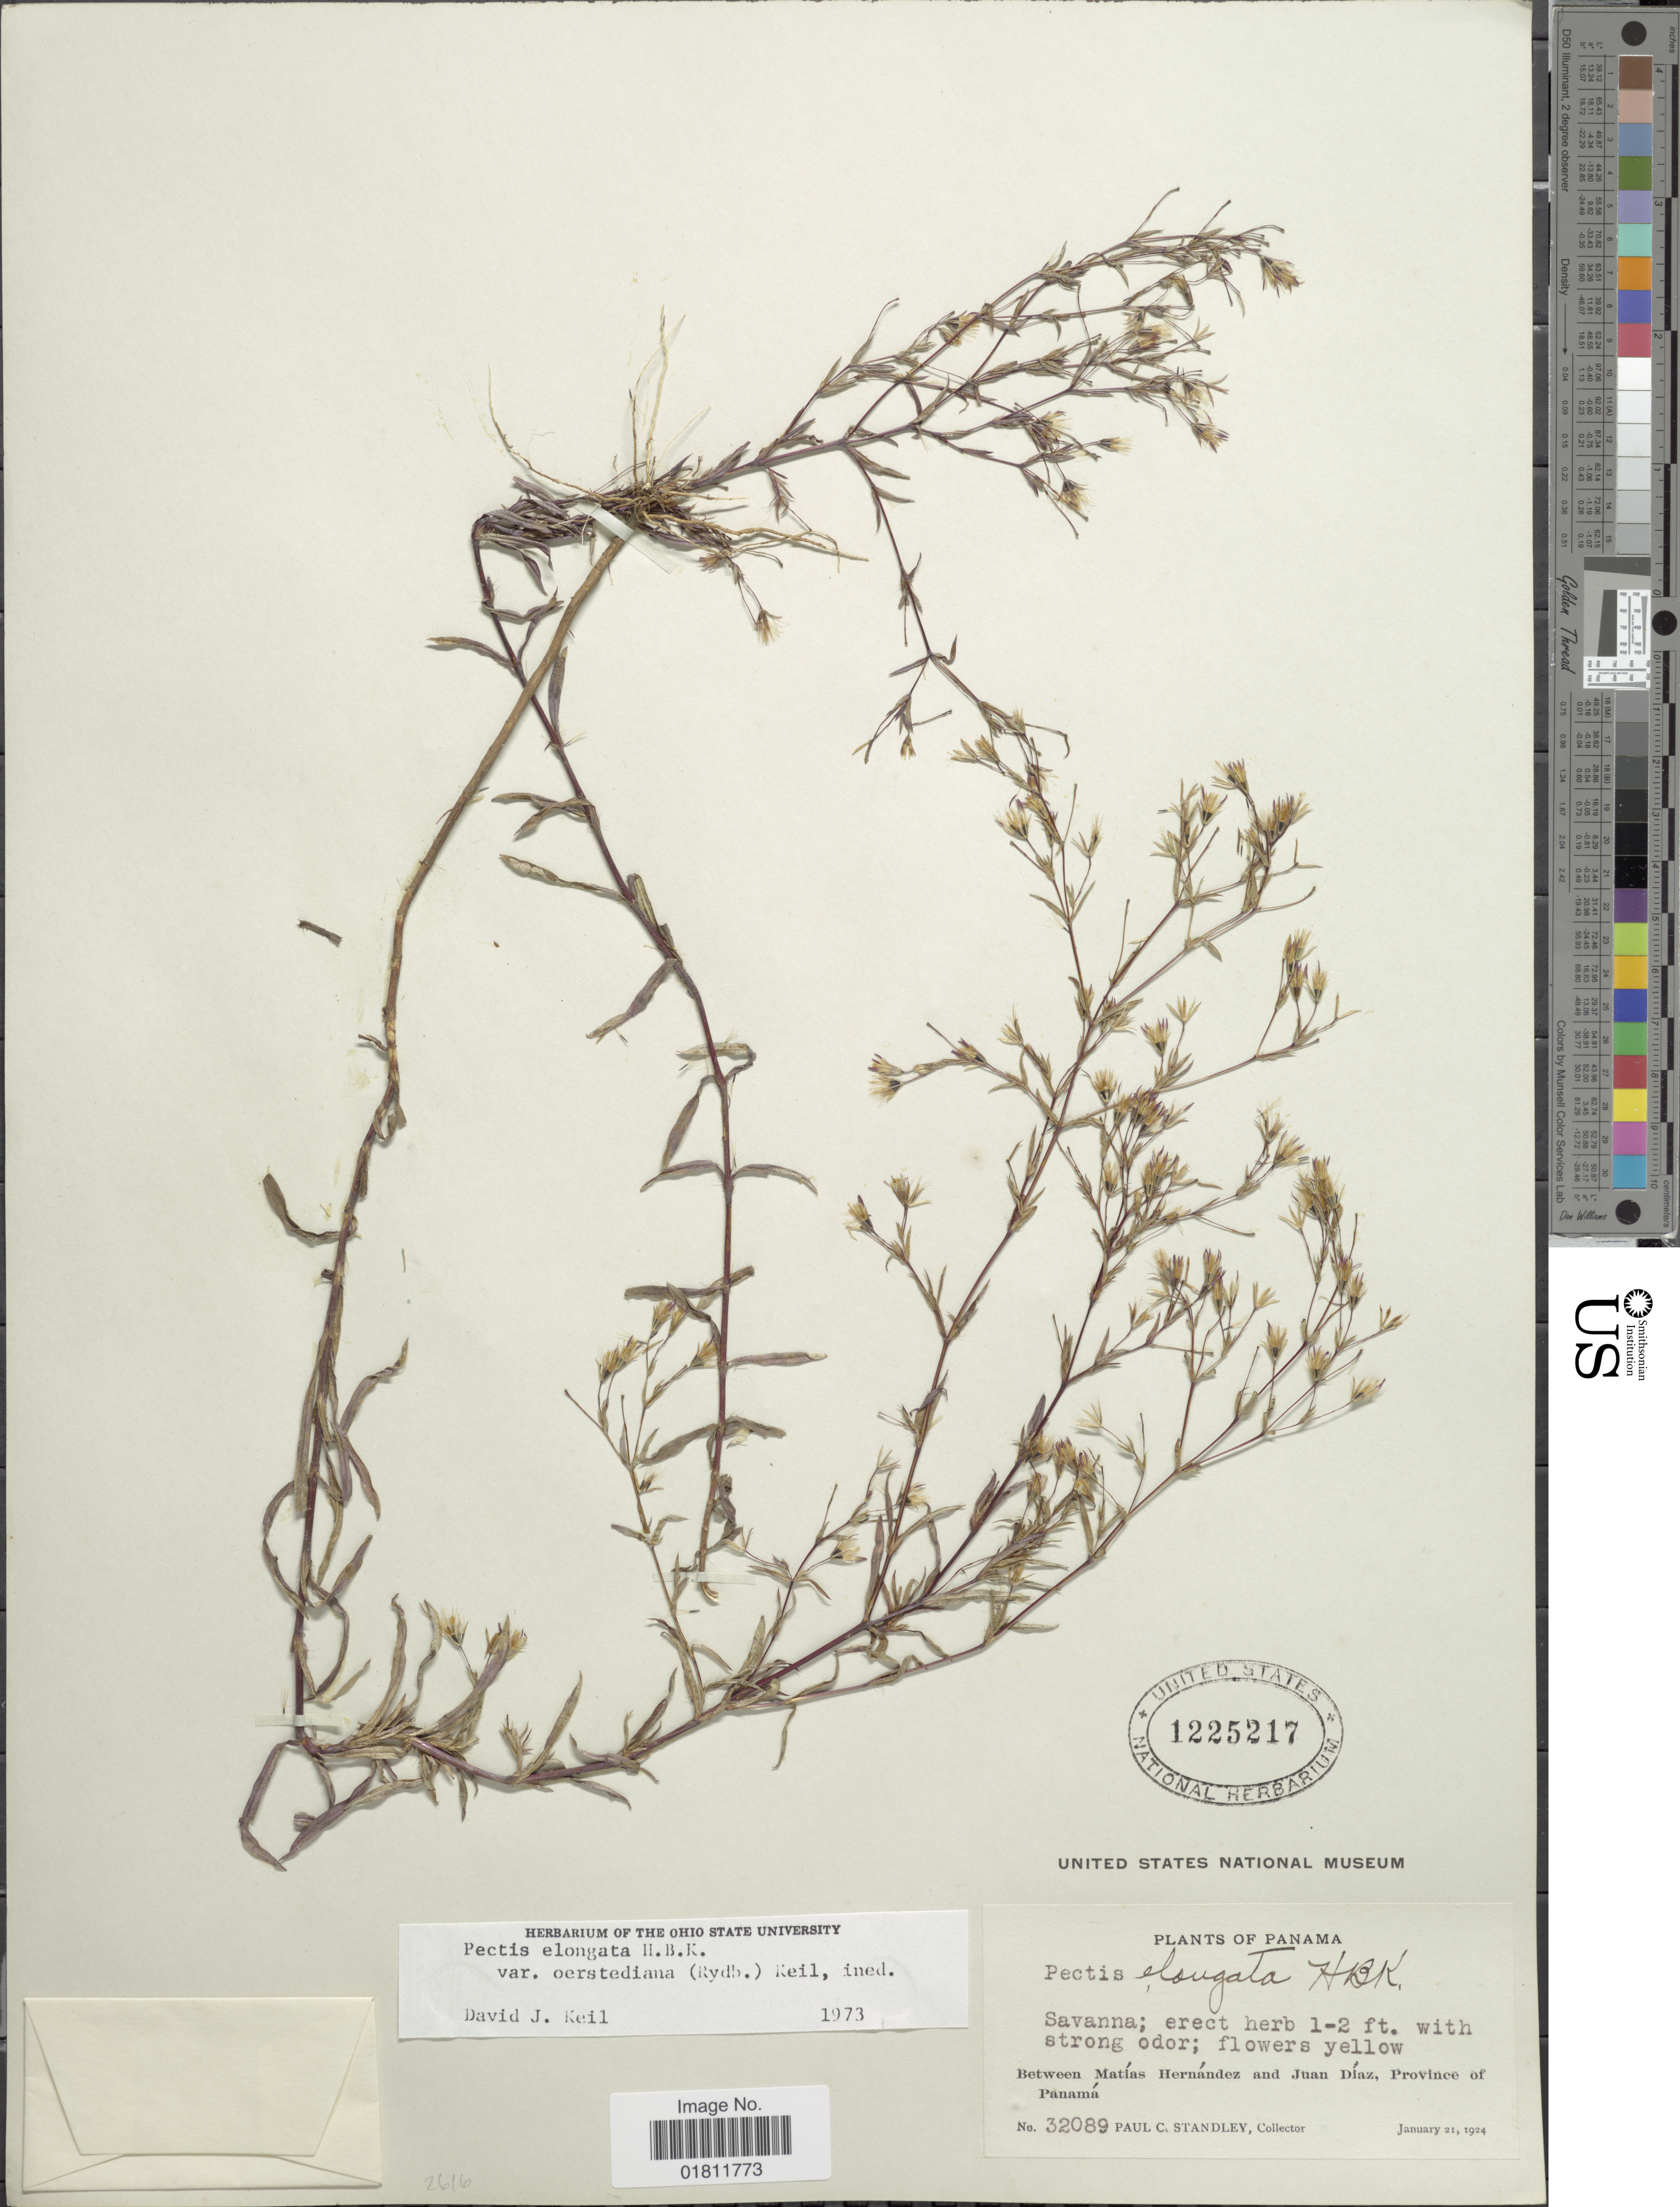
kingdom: Plantae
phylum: Tracheophyta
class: Magnoliopsida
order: Asterales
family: Asteraceae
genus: Pectis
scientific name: Pectis elongata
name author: Kunth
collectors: P. C. Standley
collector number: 32089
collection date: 1924-01-21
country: Panama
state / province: Panamá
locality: Between Matias Hernandez and Juan Diaz, Province of Panama.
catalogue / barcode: US 1225217